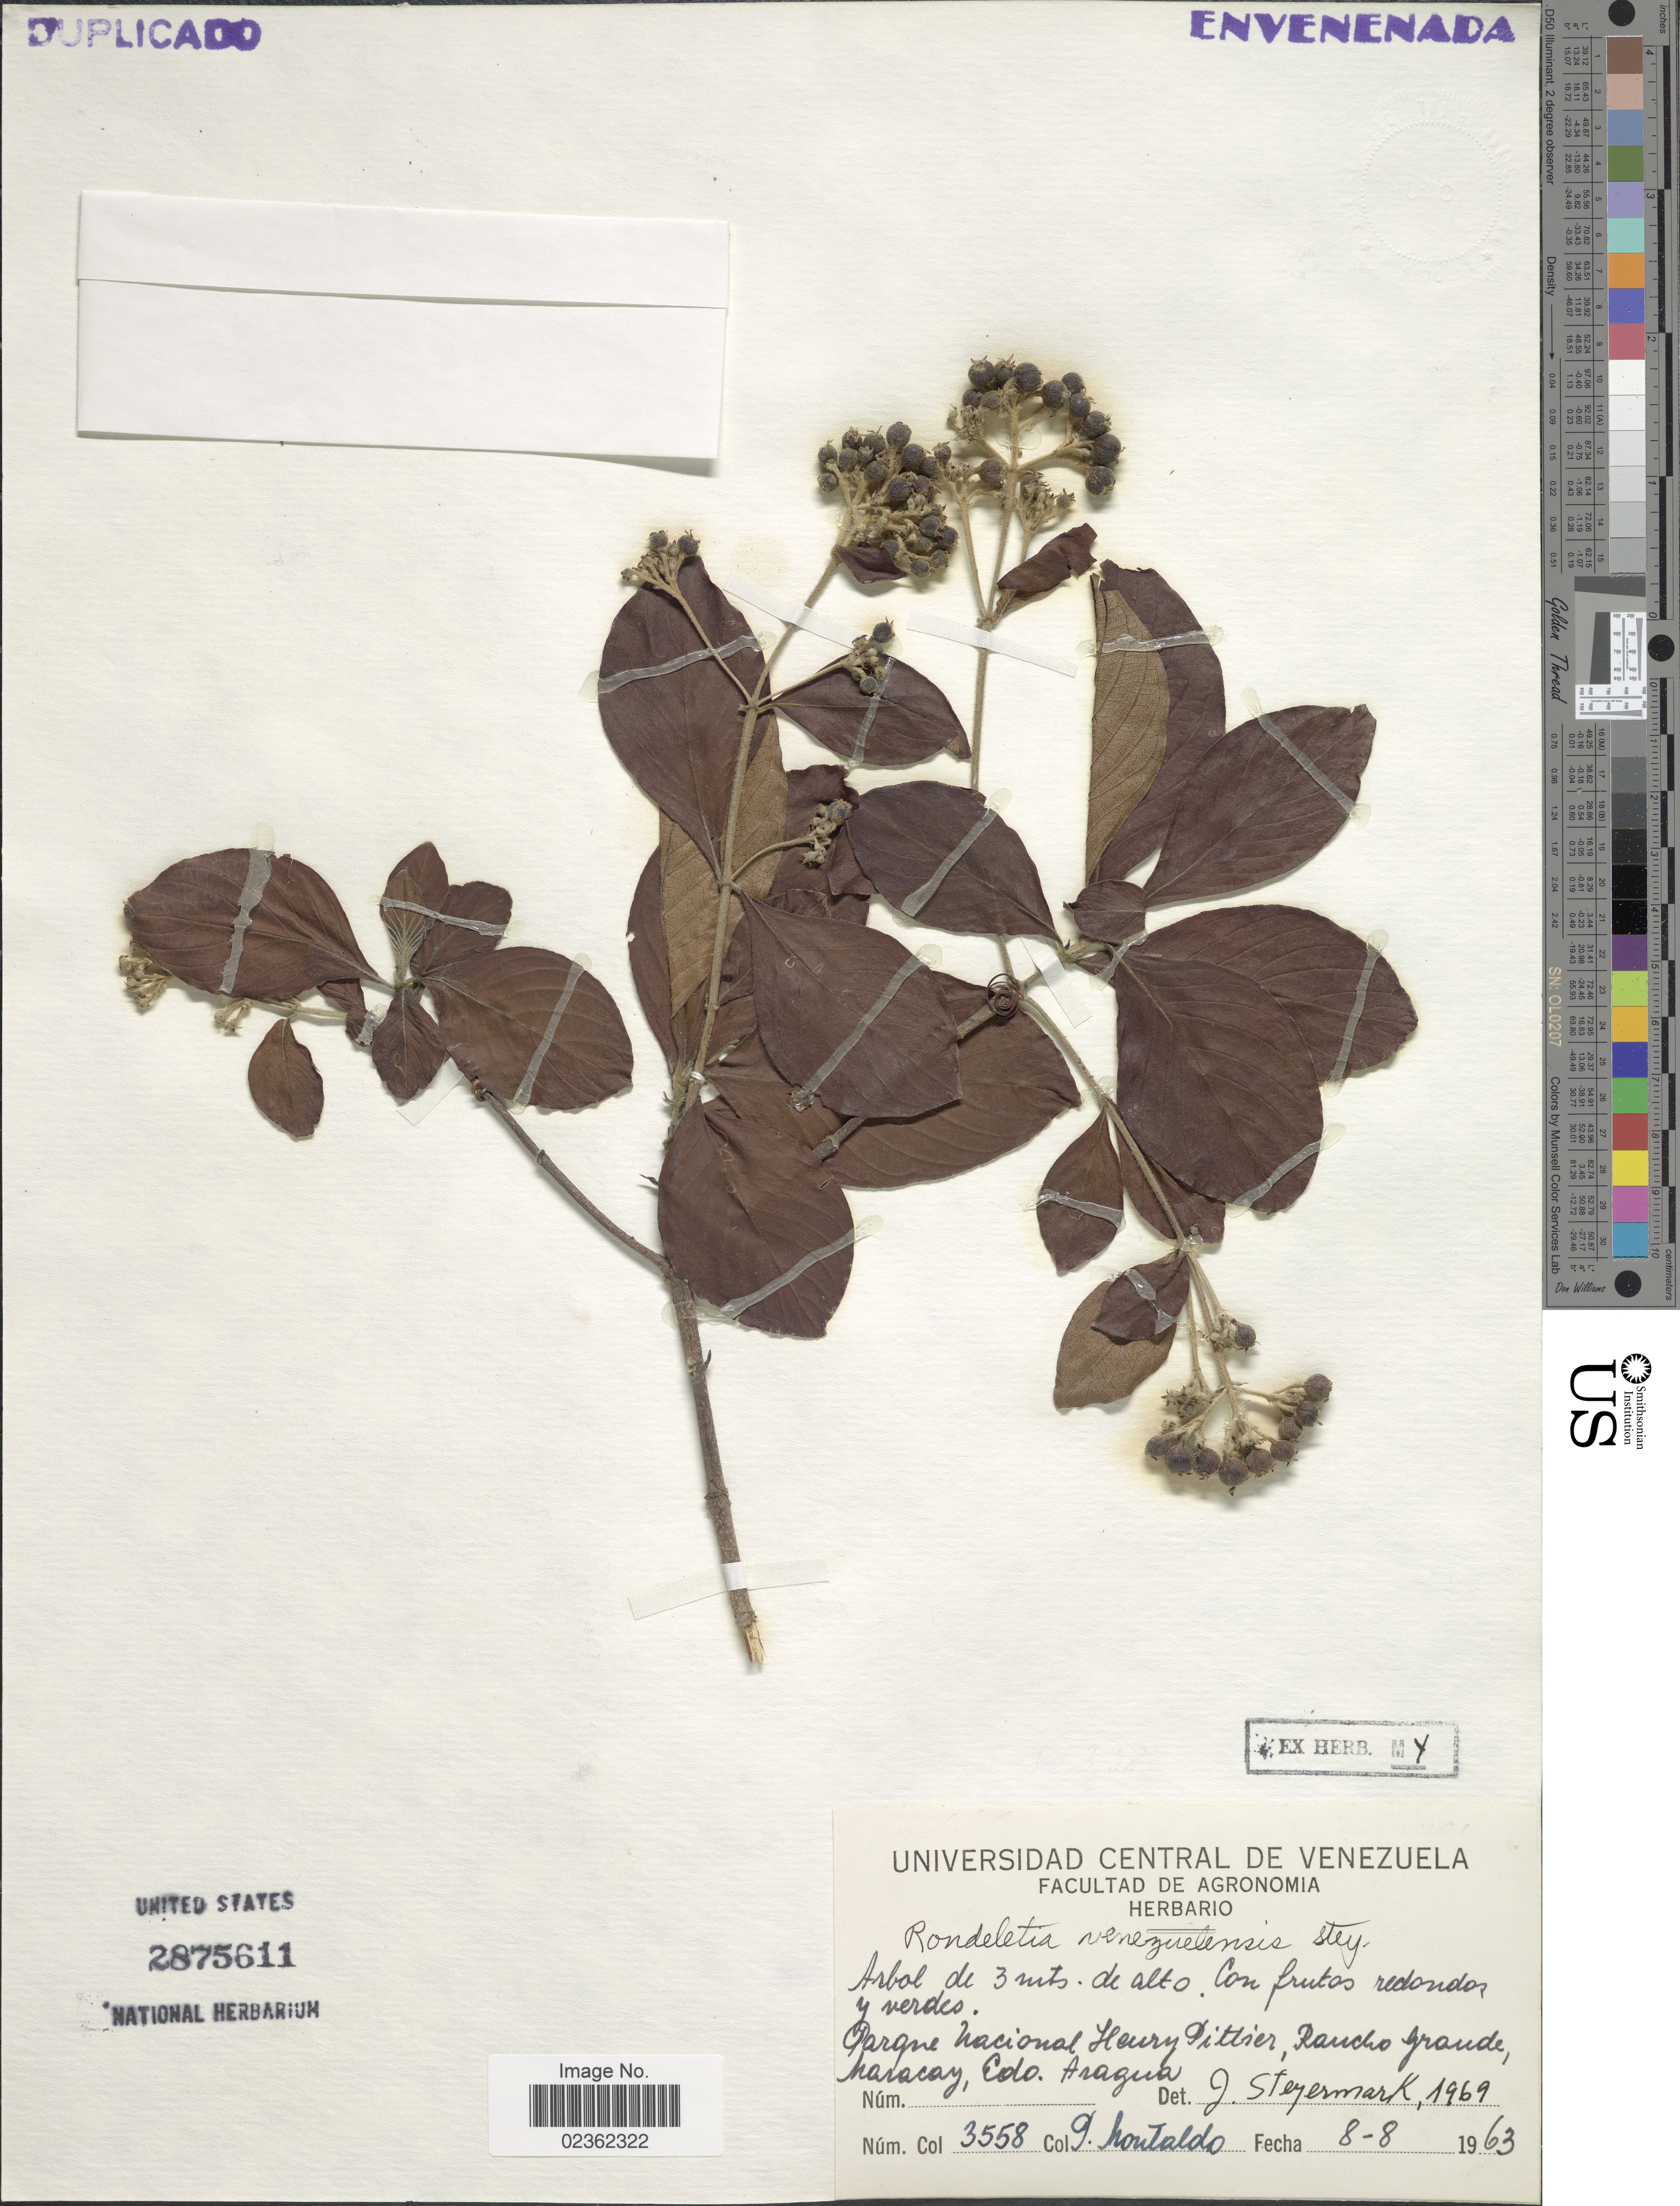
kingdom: Plantae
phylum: Tracheophyta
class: Magnoliopsida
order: Gentianales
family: Rubiaceae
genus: Rondeletia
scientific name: Rondeletia venezuelensis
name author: Steyerm.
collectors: P. Montaldo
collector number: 358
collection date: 1963-08-08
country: Venezuela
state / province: Aragua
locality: Parque Nacional Henry Pittier, Rancho Grande, Maracay.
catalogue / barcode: US 2875611